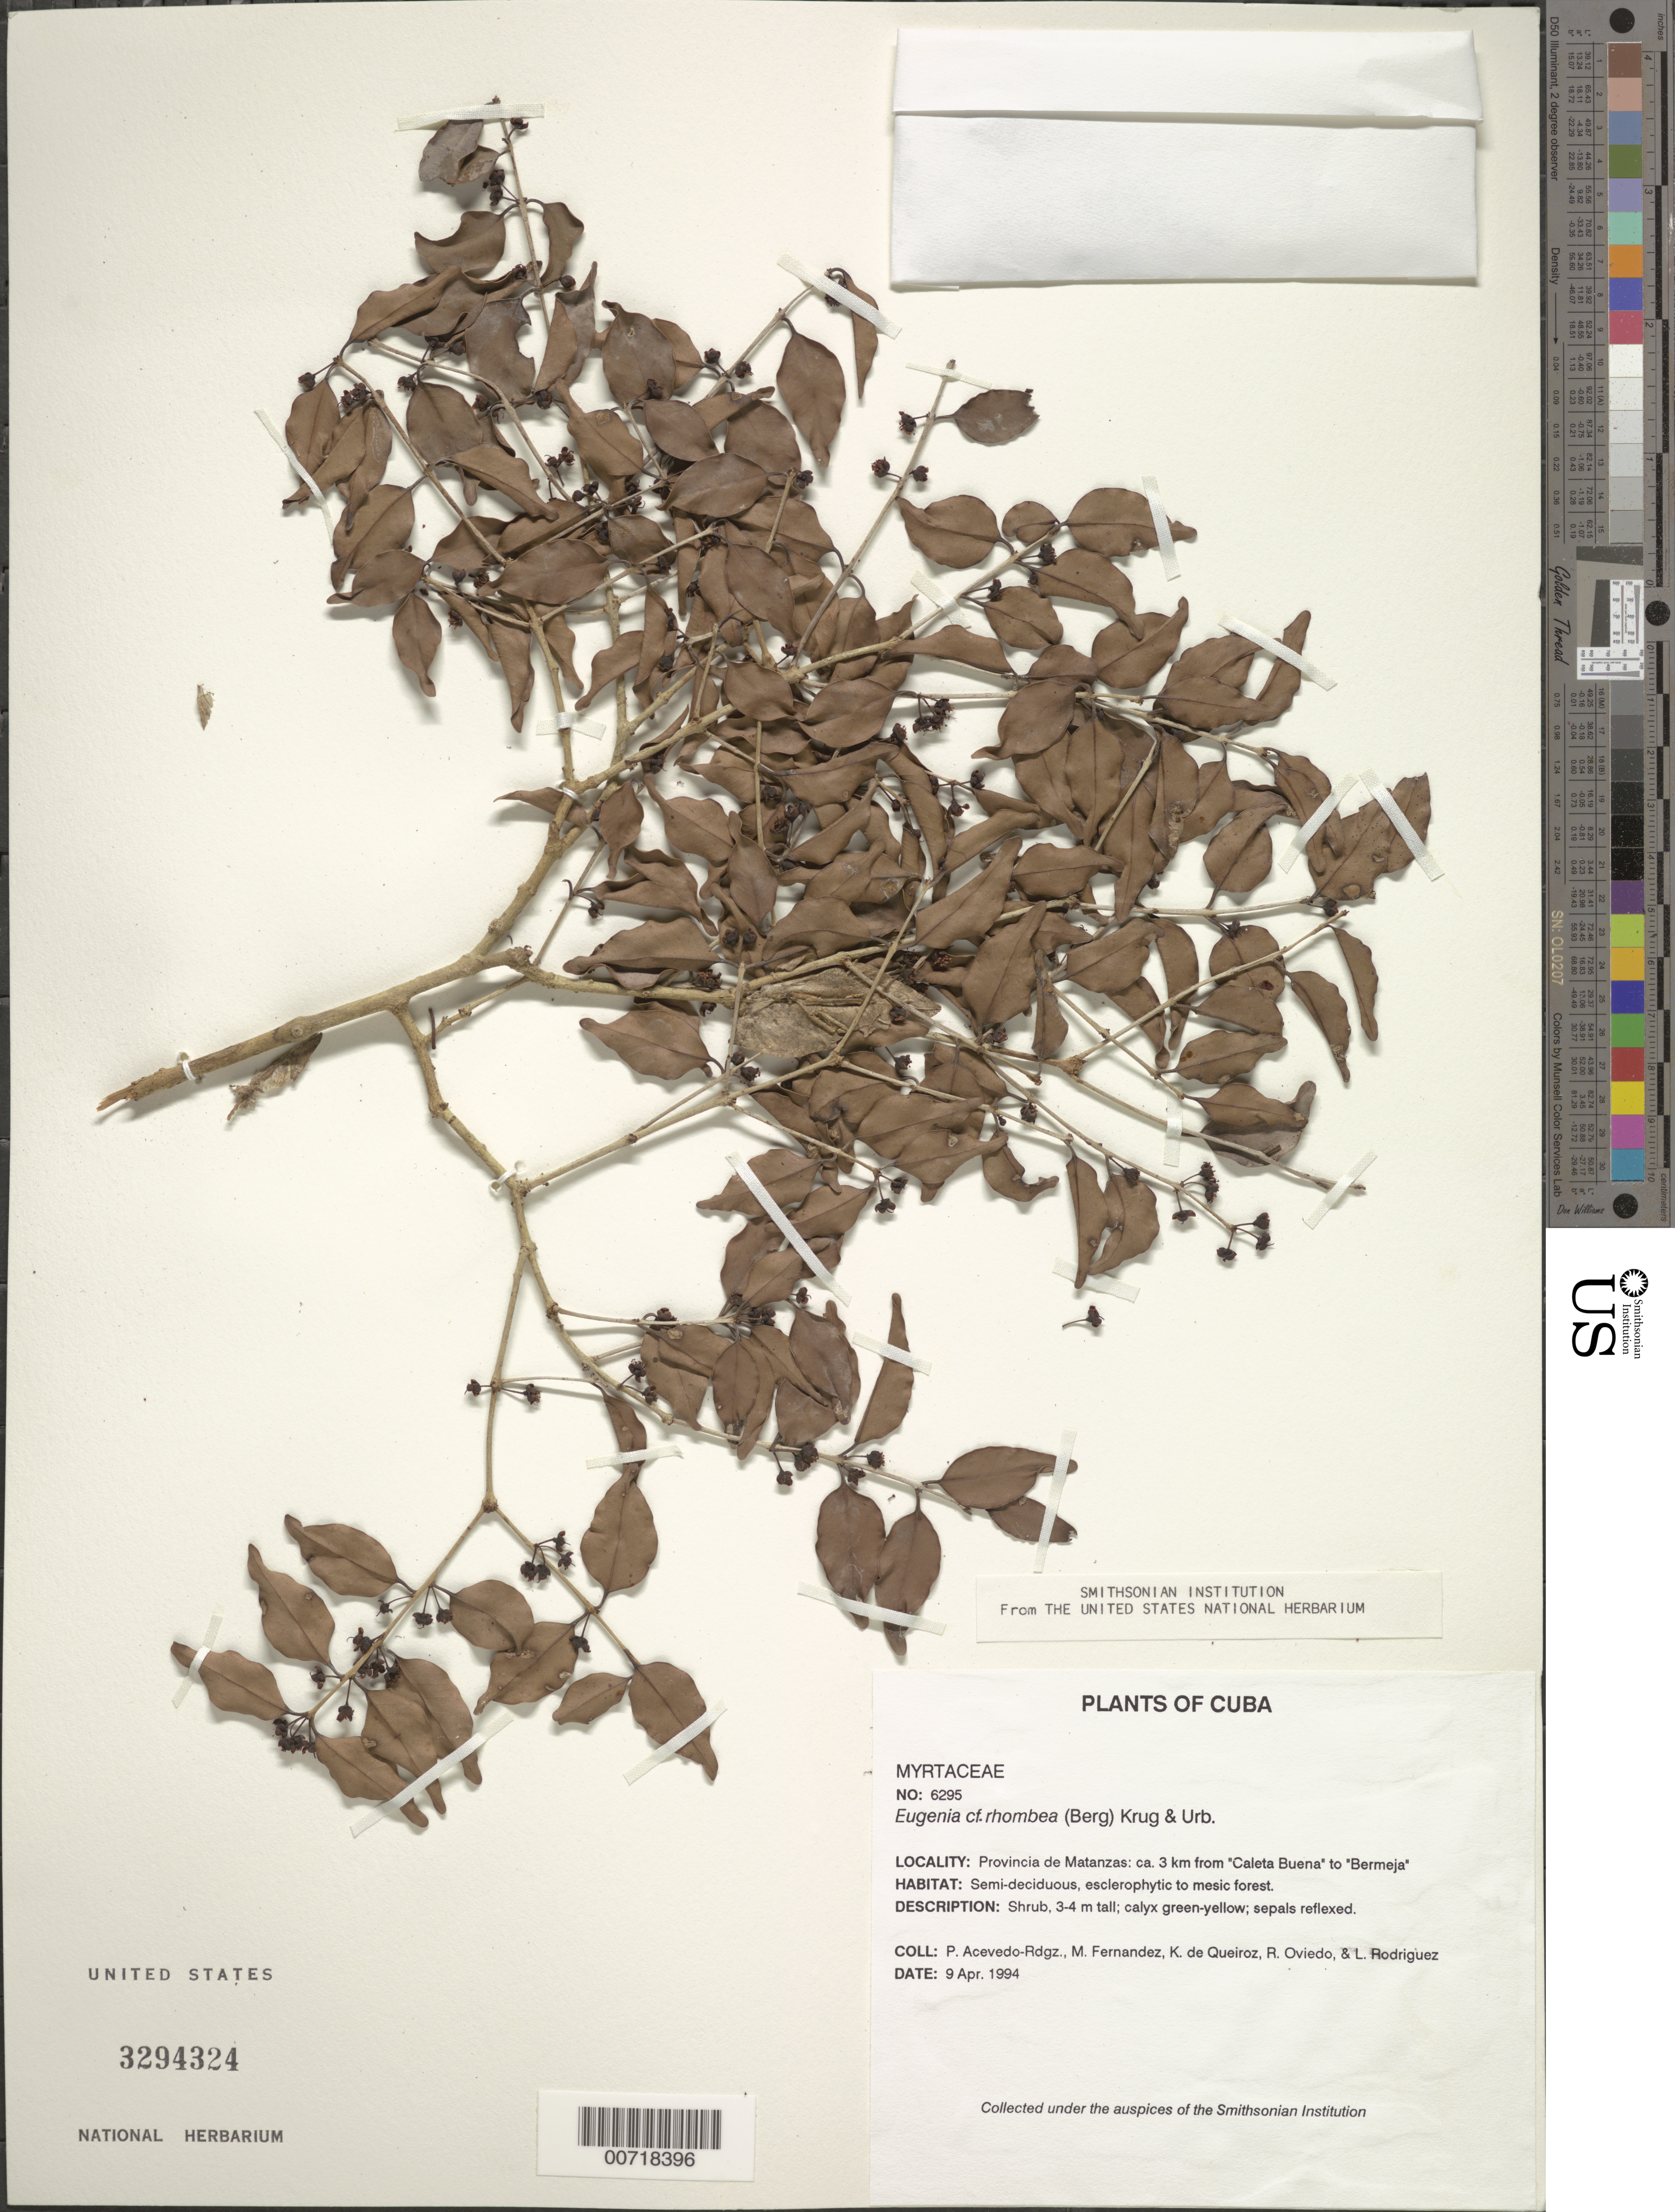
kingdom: Plantae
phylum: Tracheophyta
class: Magnoliopsida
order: Myrtales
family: Myrtaceae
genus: Eugenia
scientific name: Eugenia rhombea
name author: (O. Berg) Krug & Urb.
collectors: P. Acevedo-Rodr., M. Fernández, K. De Queiroz, R. Oviedo & L. Rodriguez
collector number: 6295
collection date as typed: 09 Apr 1994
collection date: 1994-04-09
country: Cuba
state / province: Matanzas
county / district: Municipio de Ciénaga de Zapata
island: Cuba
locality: ca 3 km from "Caleta Buena" to "Bermejas"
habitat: Semi-deciduous, esclerophytic to mesic forest.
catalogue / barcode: US 3294324